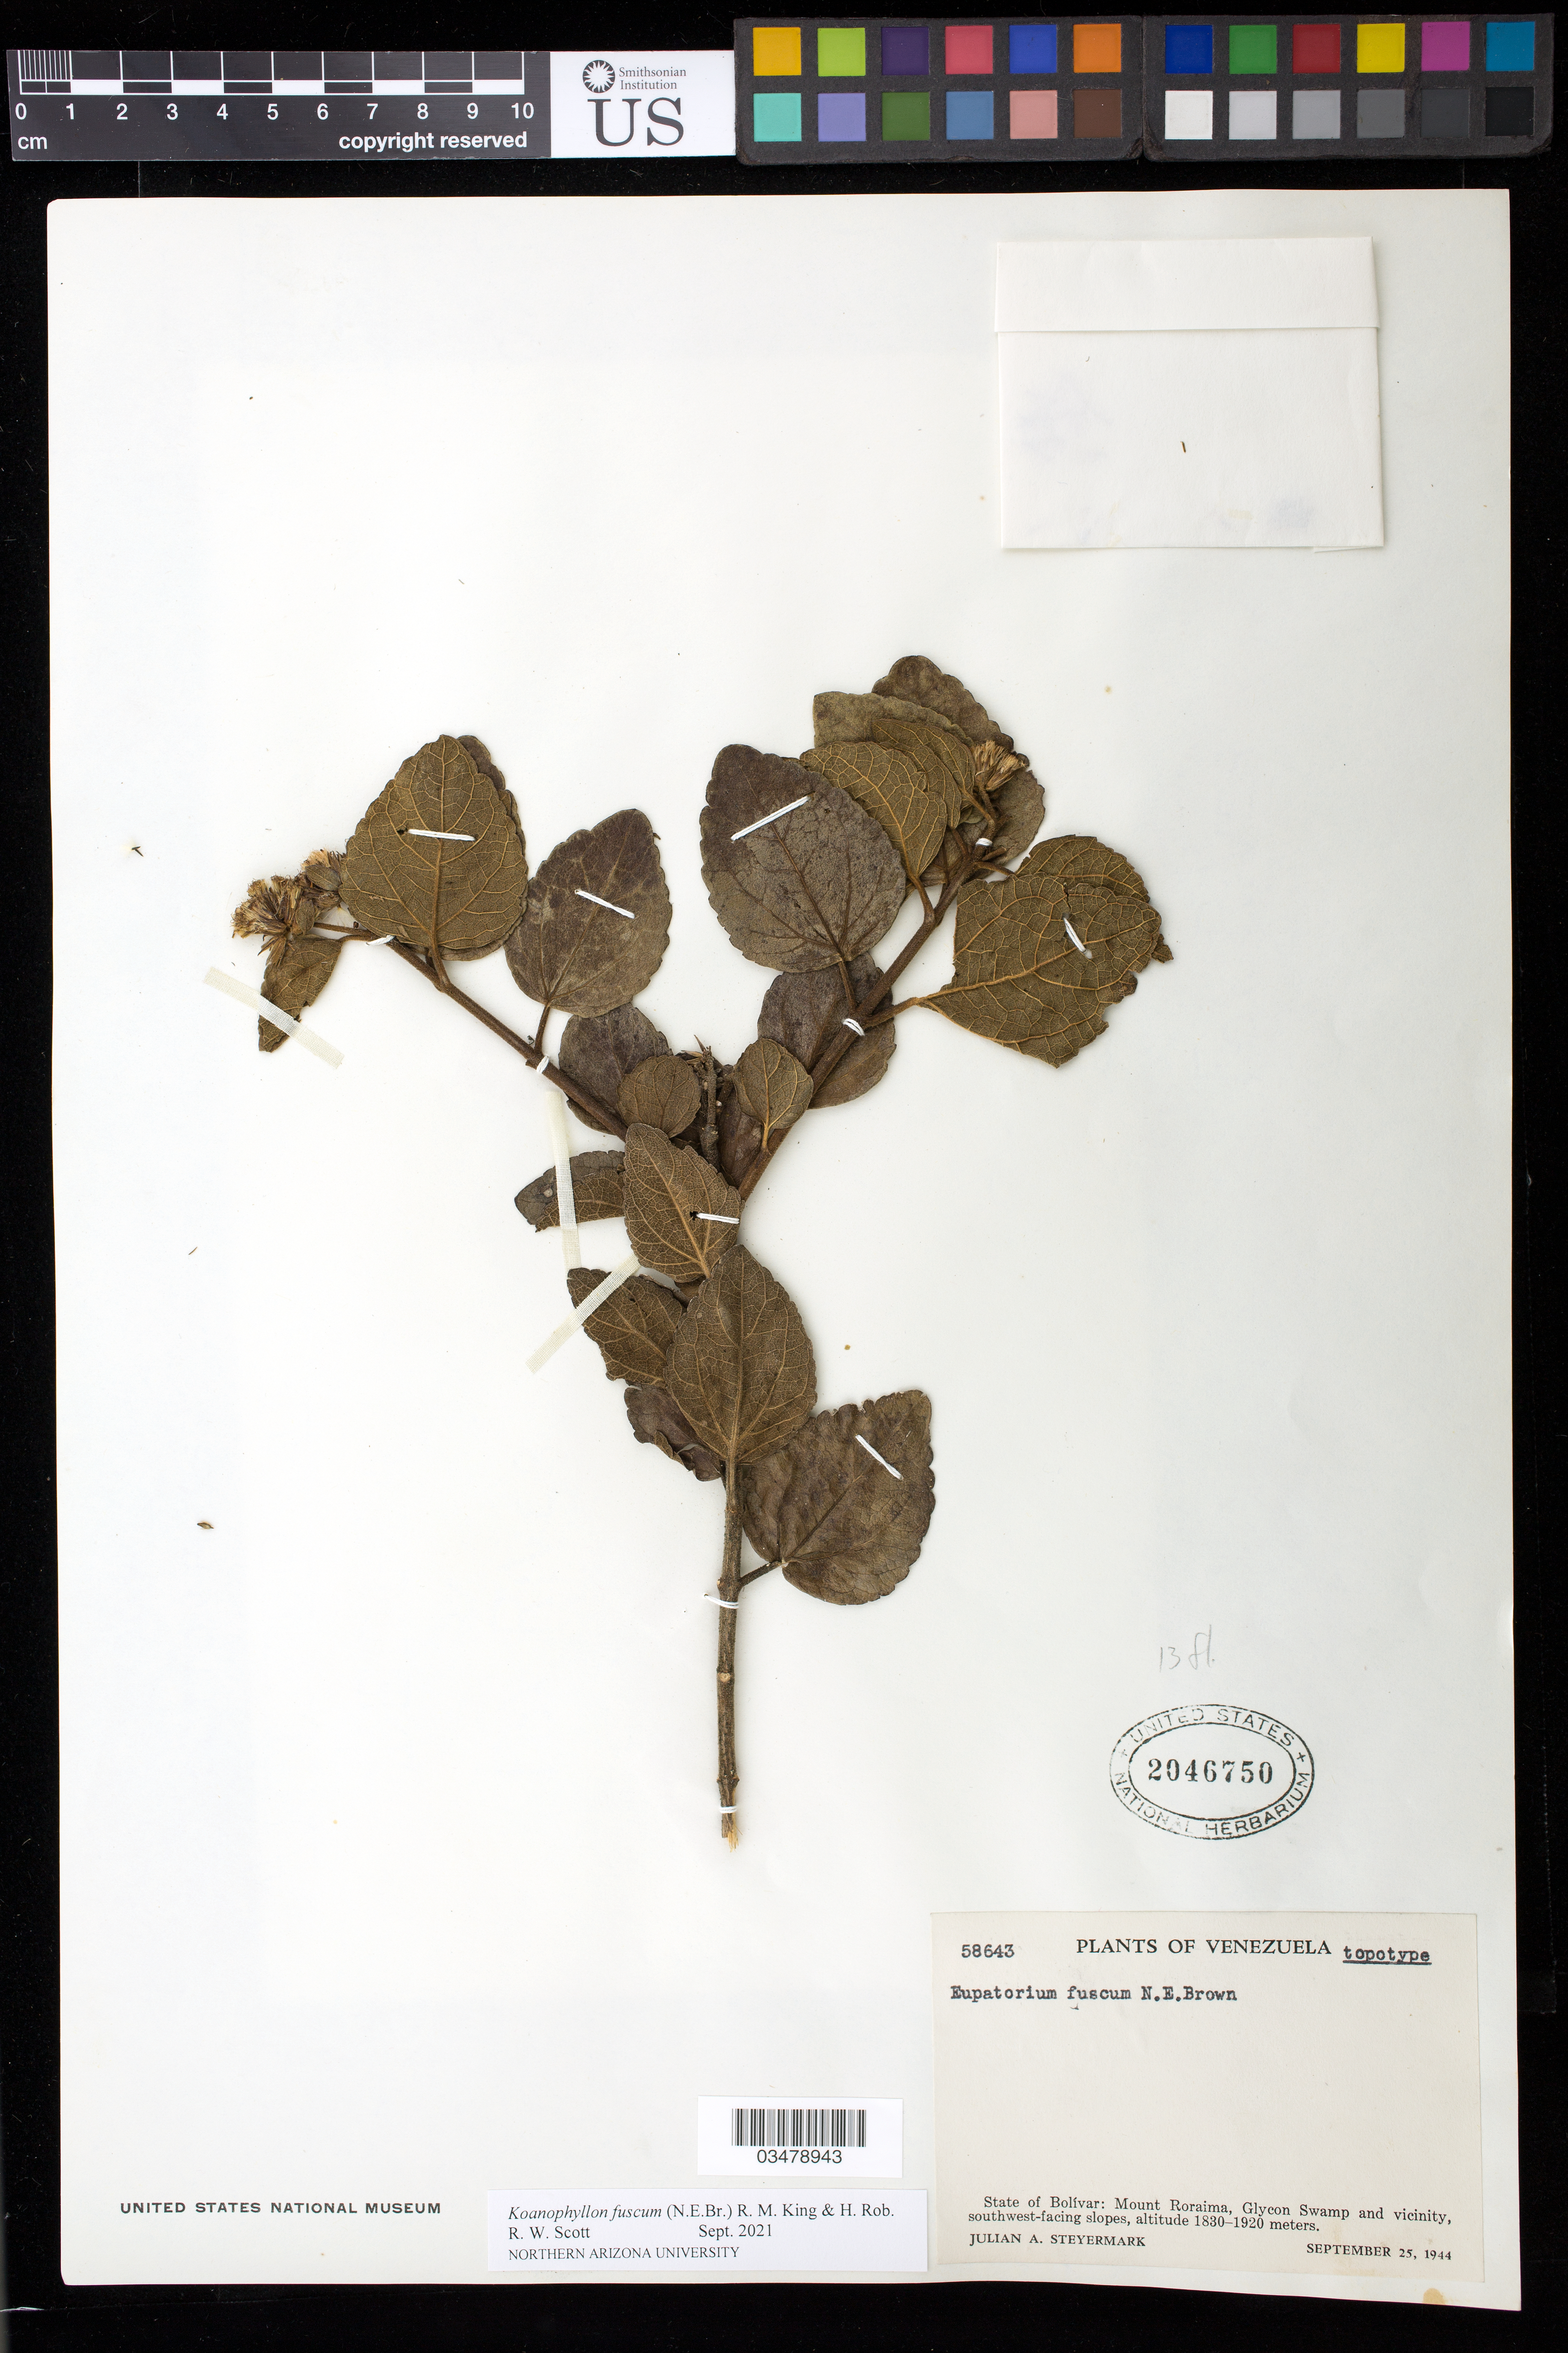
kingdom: Plantae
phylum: Tracheophyta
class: Magnoliopsida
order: Asterales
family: Asteraceae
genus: Koanophyllon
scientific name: Koanophyllon fuscum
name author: (N.E. Br.) R.M. King & H. Rob.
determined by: Scott, R. W.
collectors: J. Steyermark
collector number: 58643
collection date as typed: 25-Sep-44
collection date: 1944-09-25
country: Venezuela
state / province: Bolívar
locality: Mt. Roraima, Glycon Swamp and vic.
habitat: SW facing slopes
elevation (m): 1830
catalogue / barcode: US 2046750